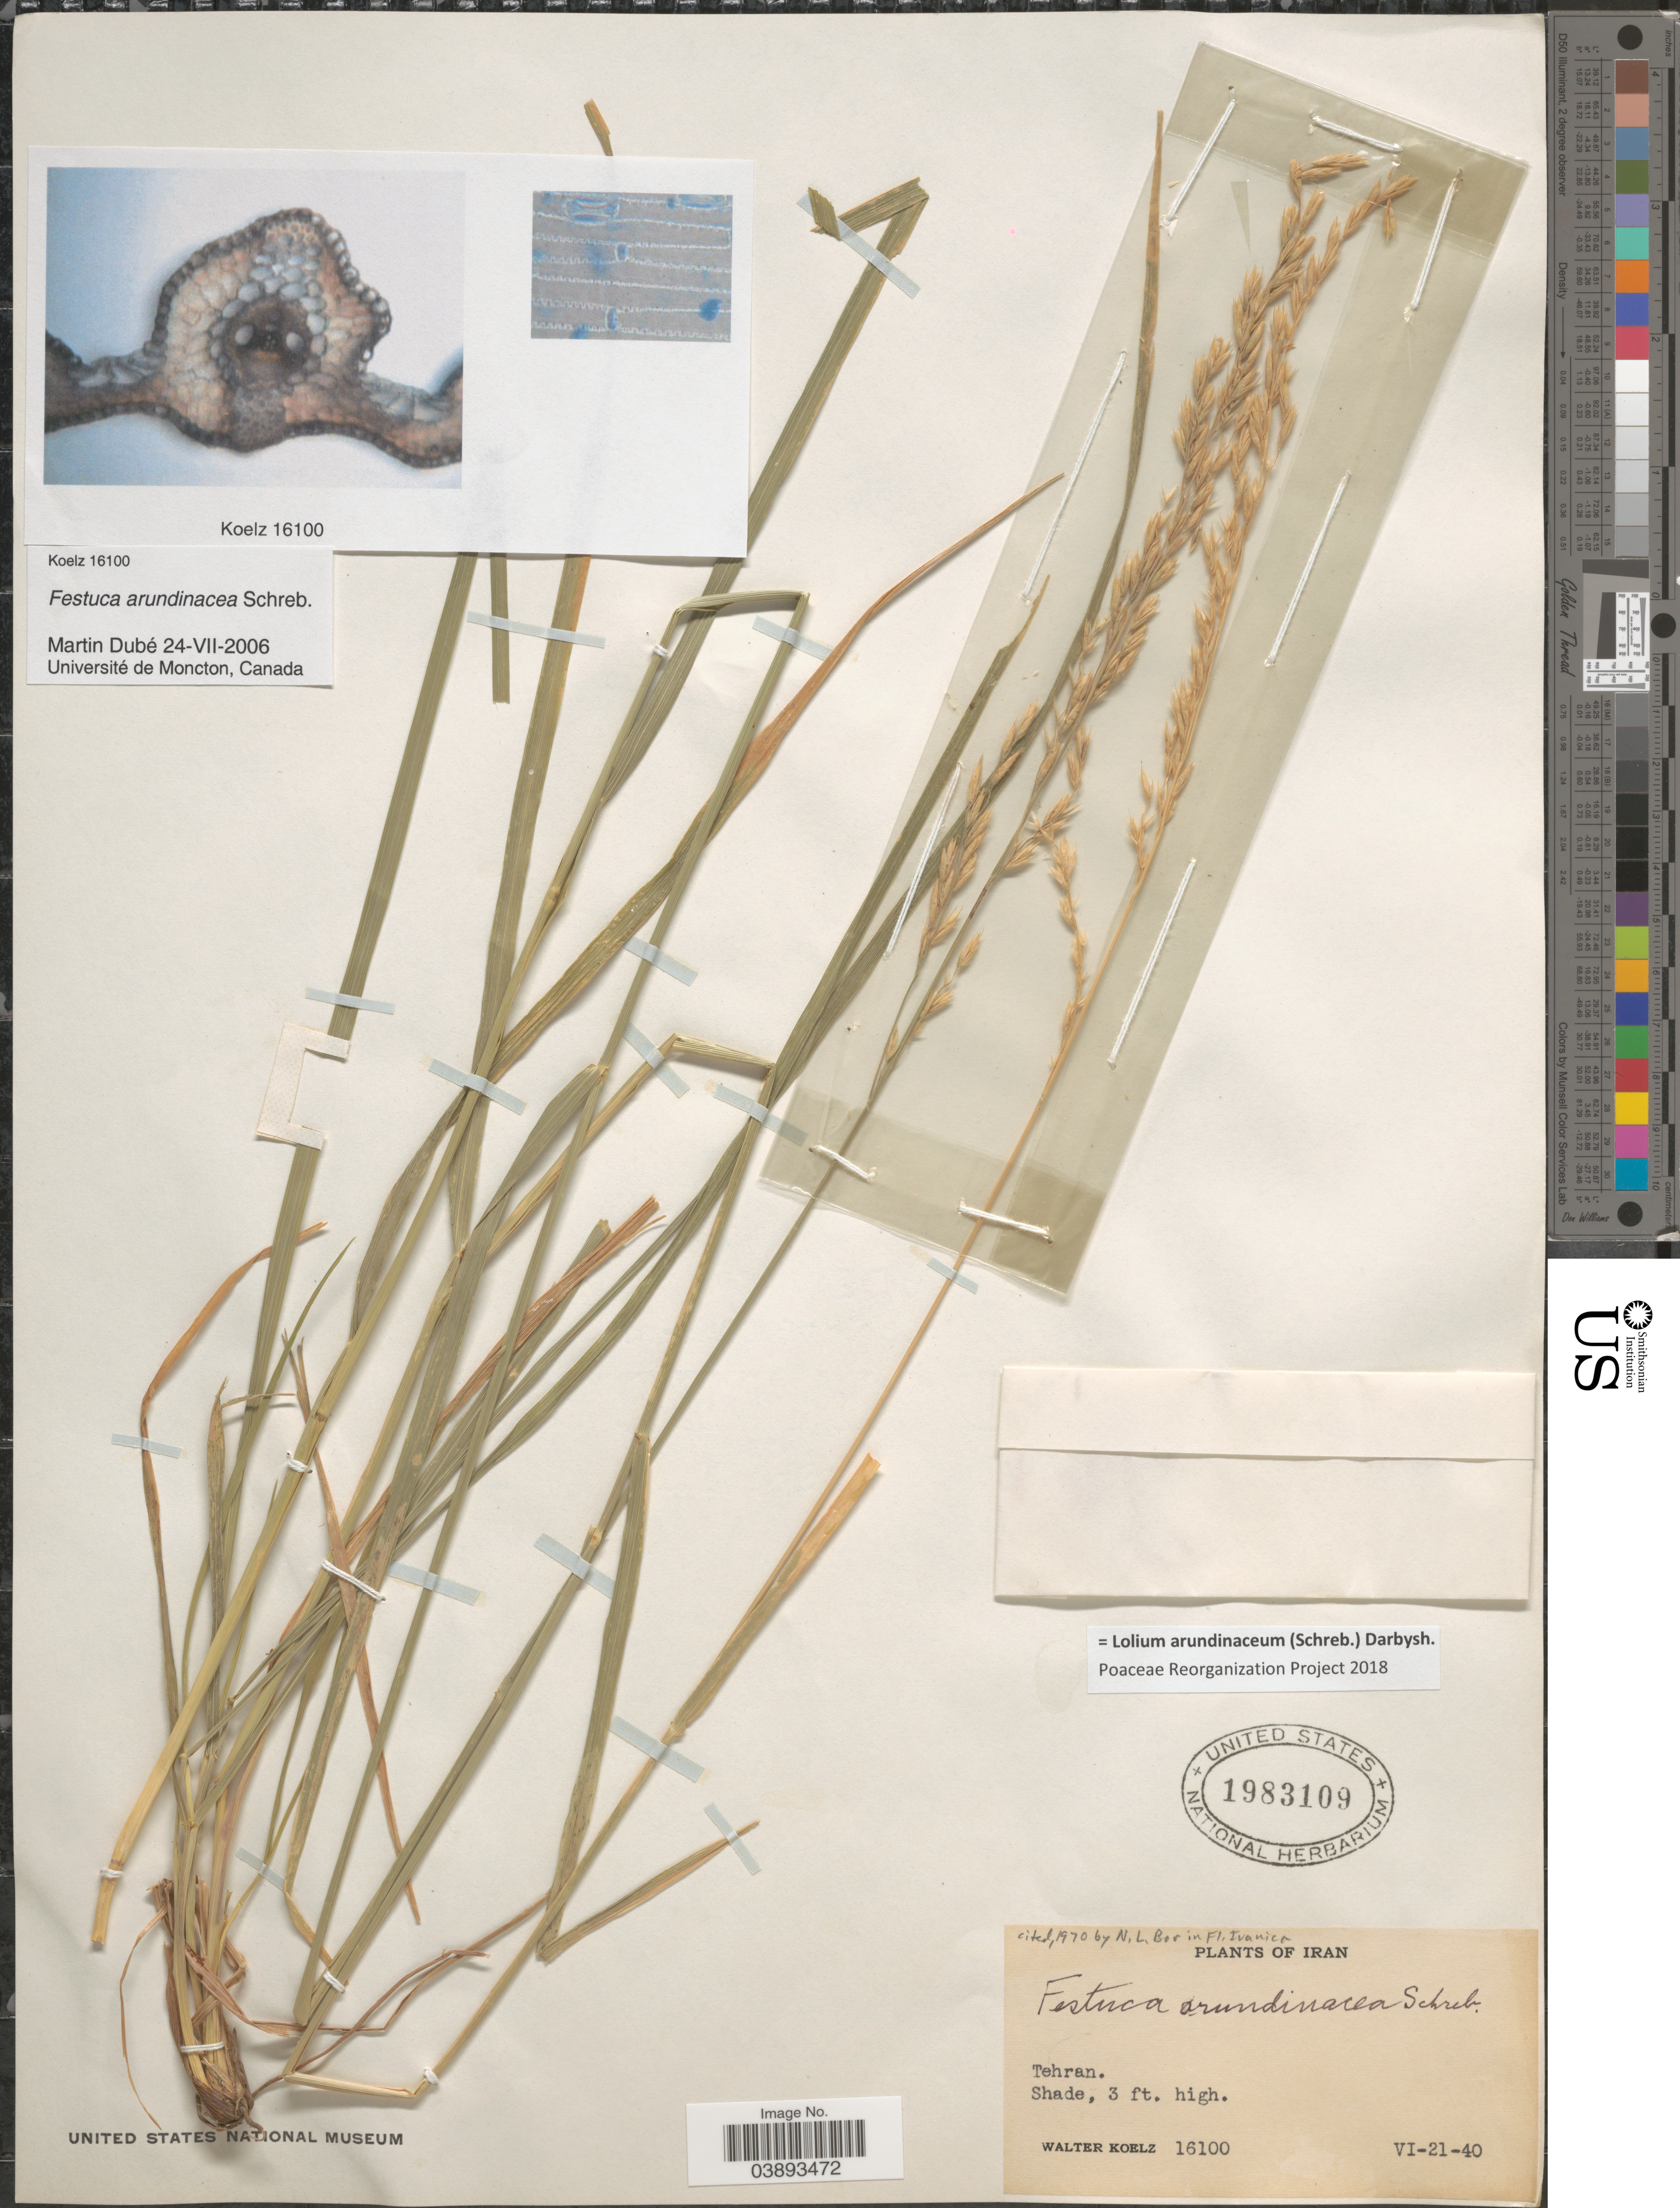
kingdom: Plantae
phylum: Tracheophyta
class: Liliopsida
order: Poales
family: Poaceae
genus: Lolium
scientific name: Lolium arundinaceum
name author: (Schreb.) Darbysh.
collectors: W. N. Koelz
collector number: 16100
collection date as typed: Transcribed d/m/y: 21/6/40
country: Iran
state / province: Tehran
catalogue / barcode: US 1983109